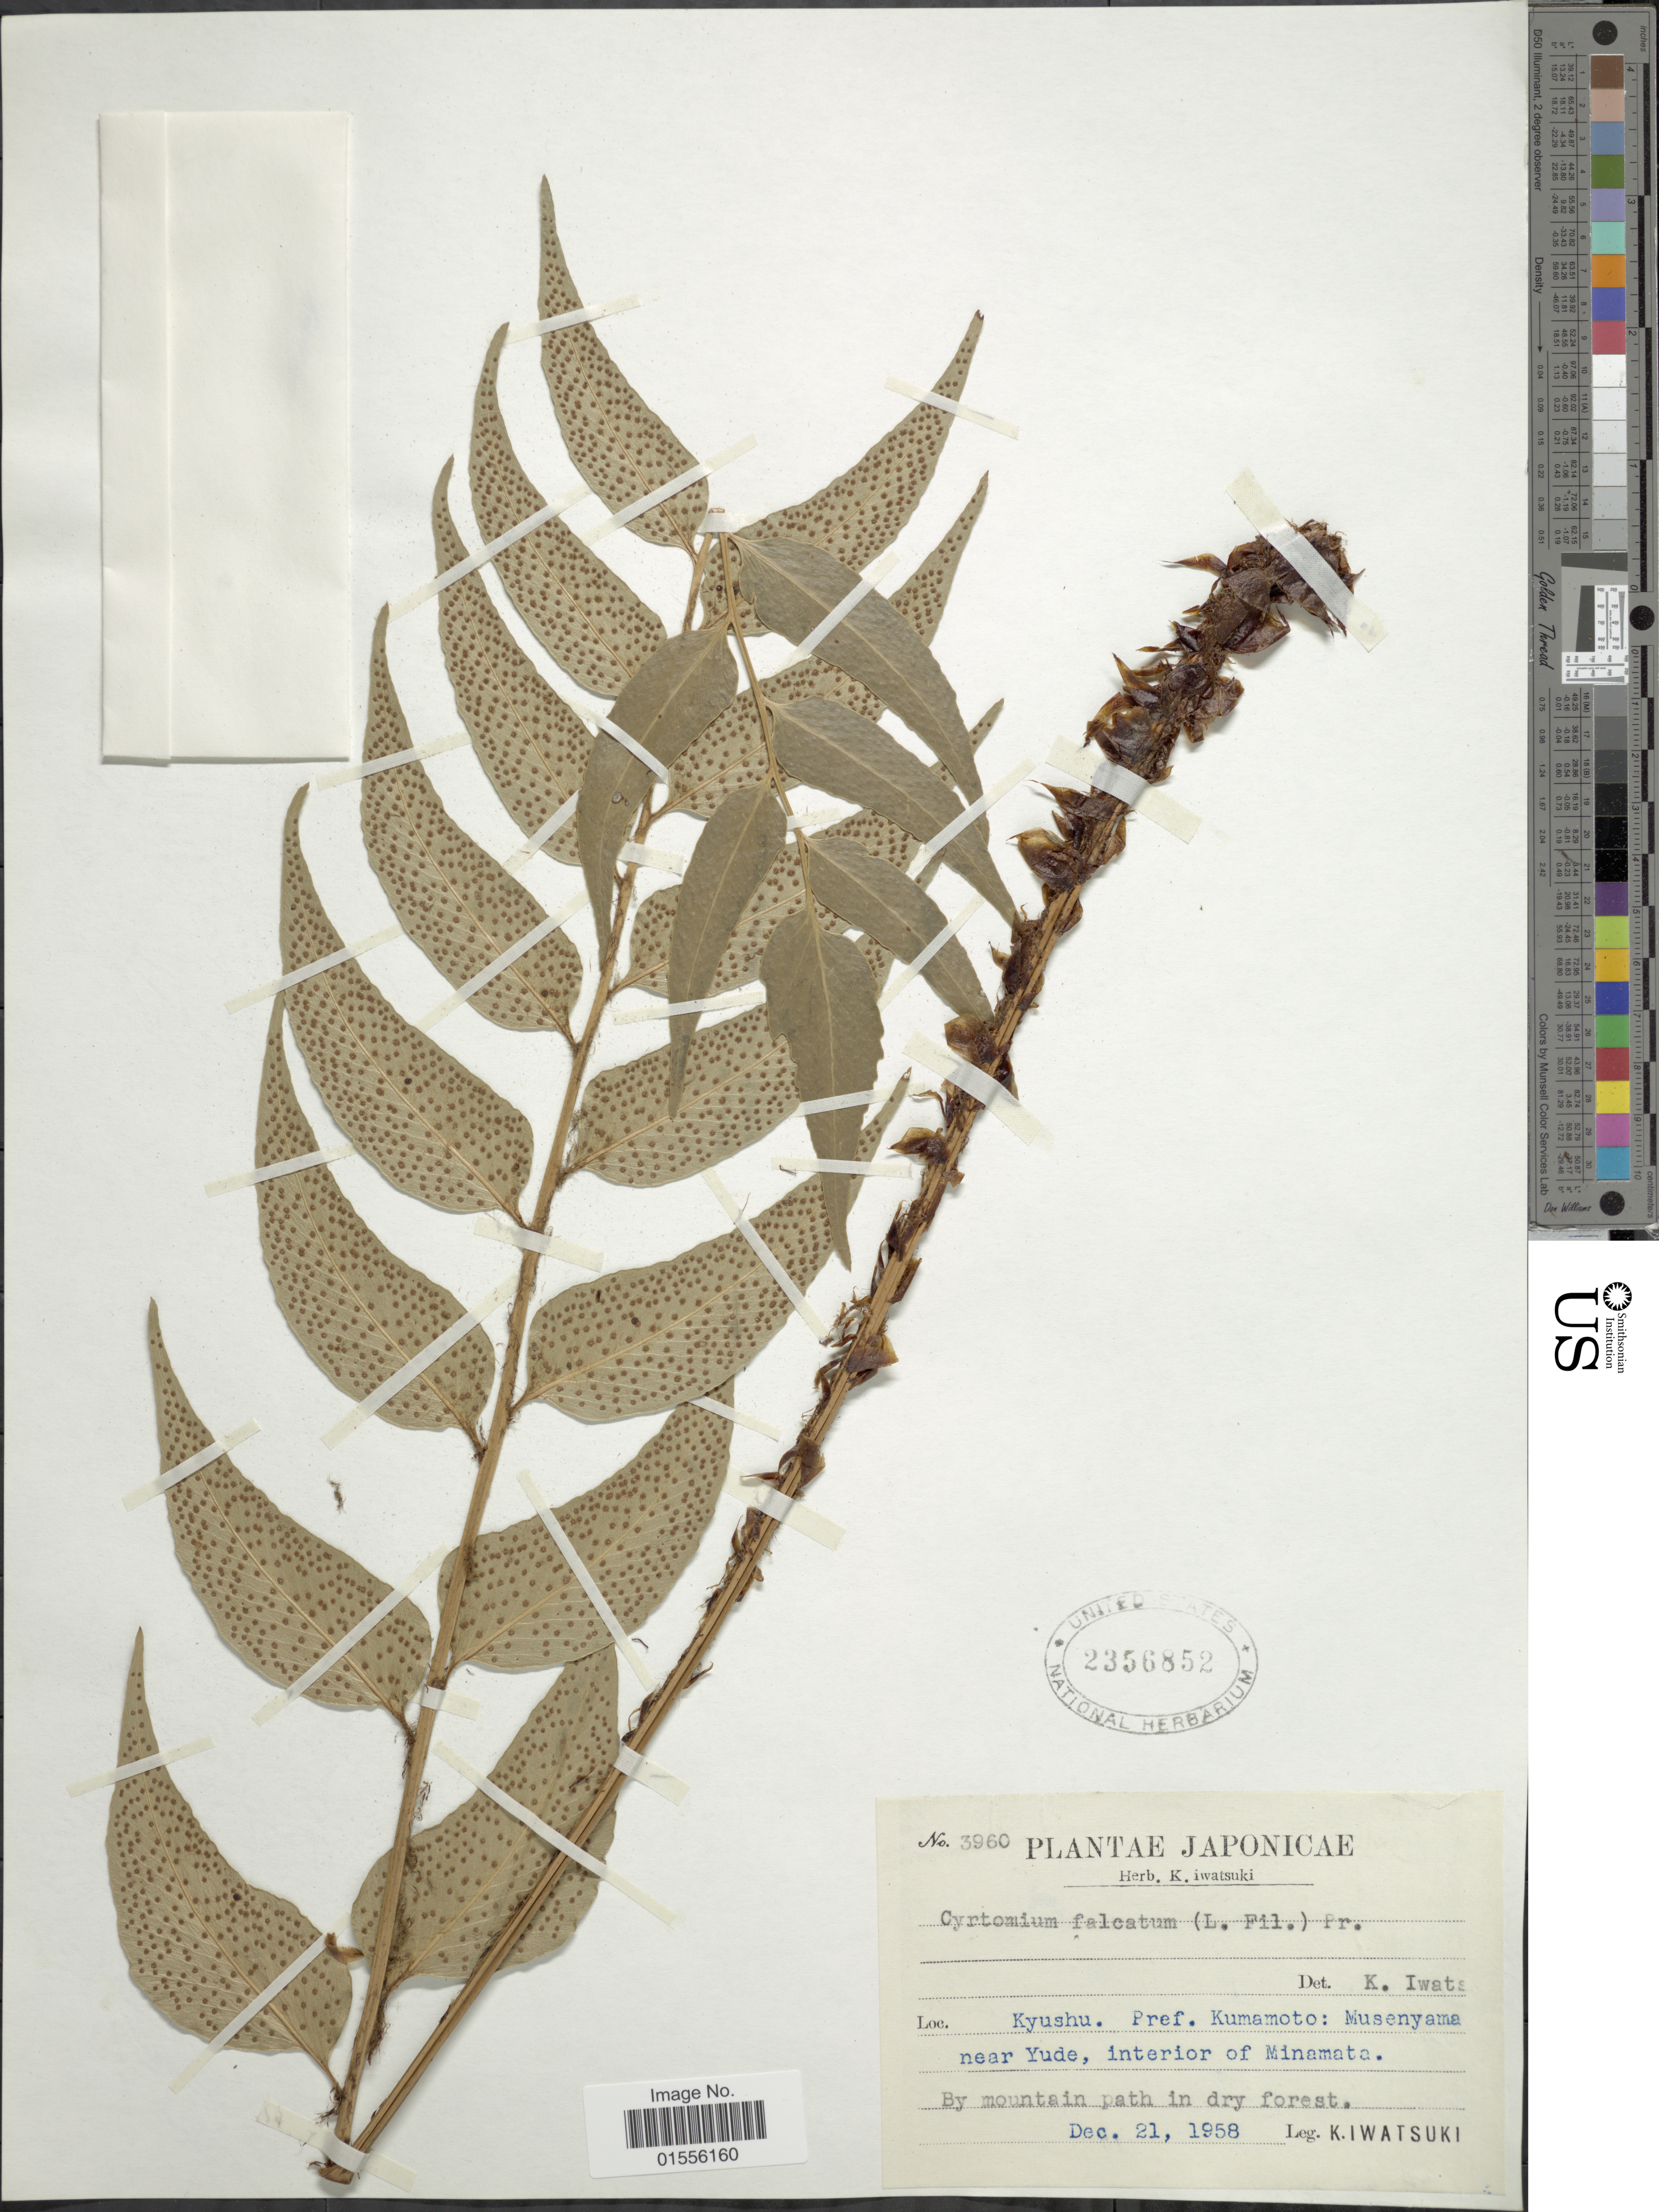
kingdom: Plantae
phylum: Tracheophyta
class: Polypodiopsida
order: Polypodiales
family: Dryopteridaceae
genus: Cyrtomium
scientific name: Cyrtomium falcatum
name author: (L. f.) C. Presl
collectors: K. Iwatsuki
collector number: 3960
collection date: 1958-12-21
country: Japan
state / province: Kumamoto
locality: Kyoto Pref Kumamoto: Musenyama near Yude, interior of Minamata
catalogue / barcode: US 2356852